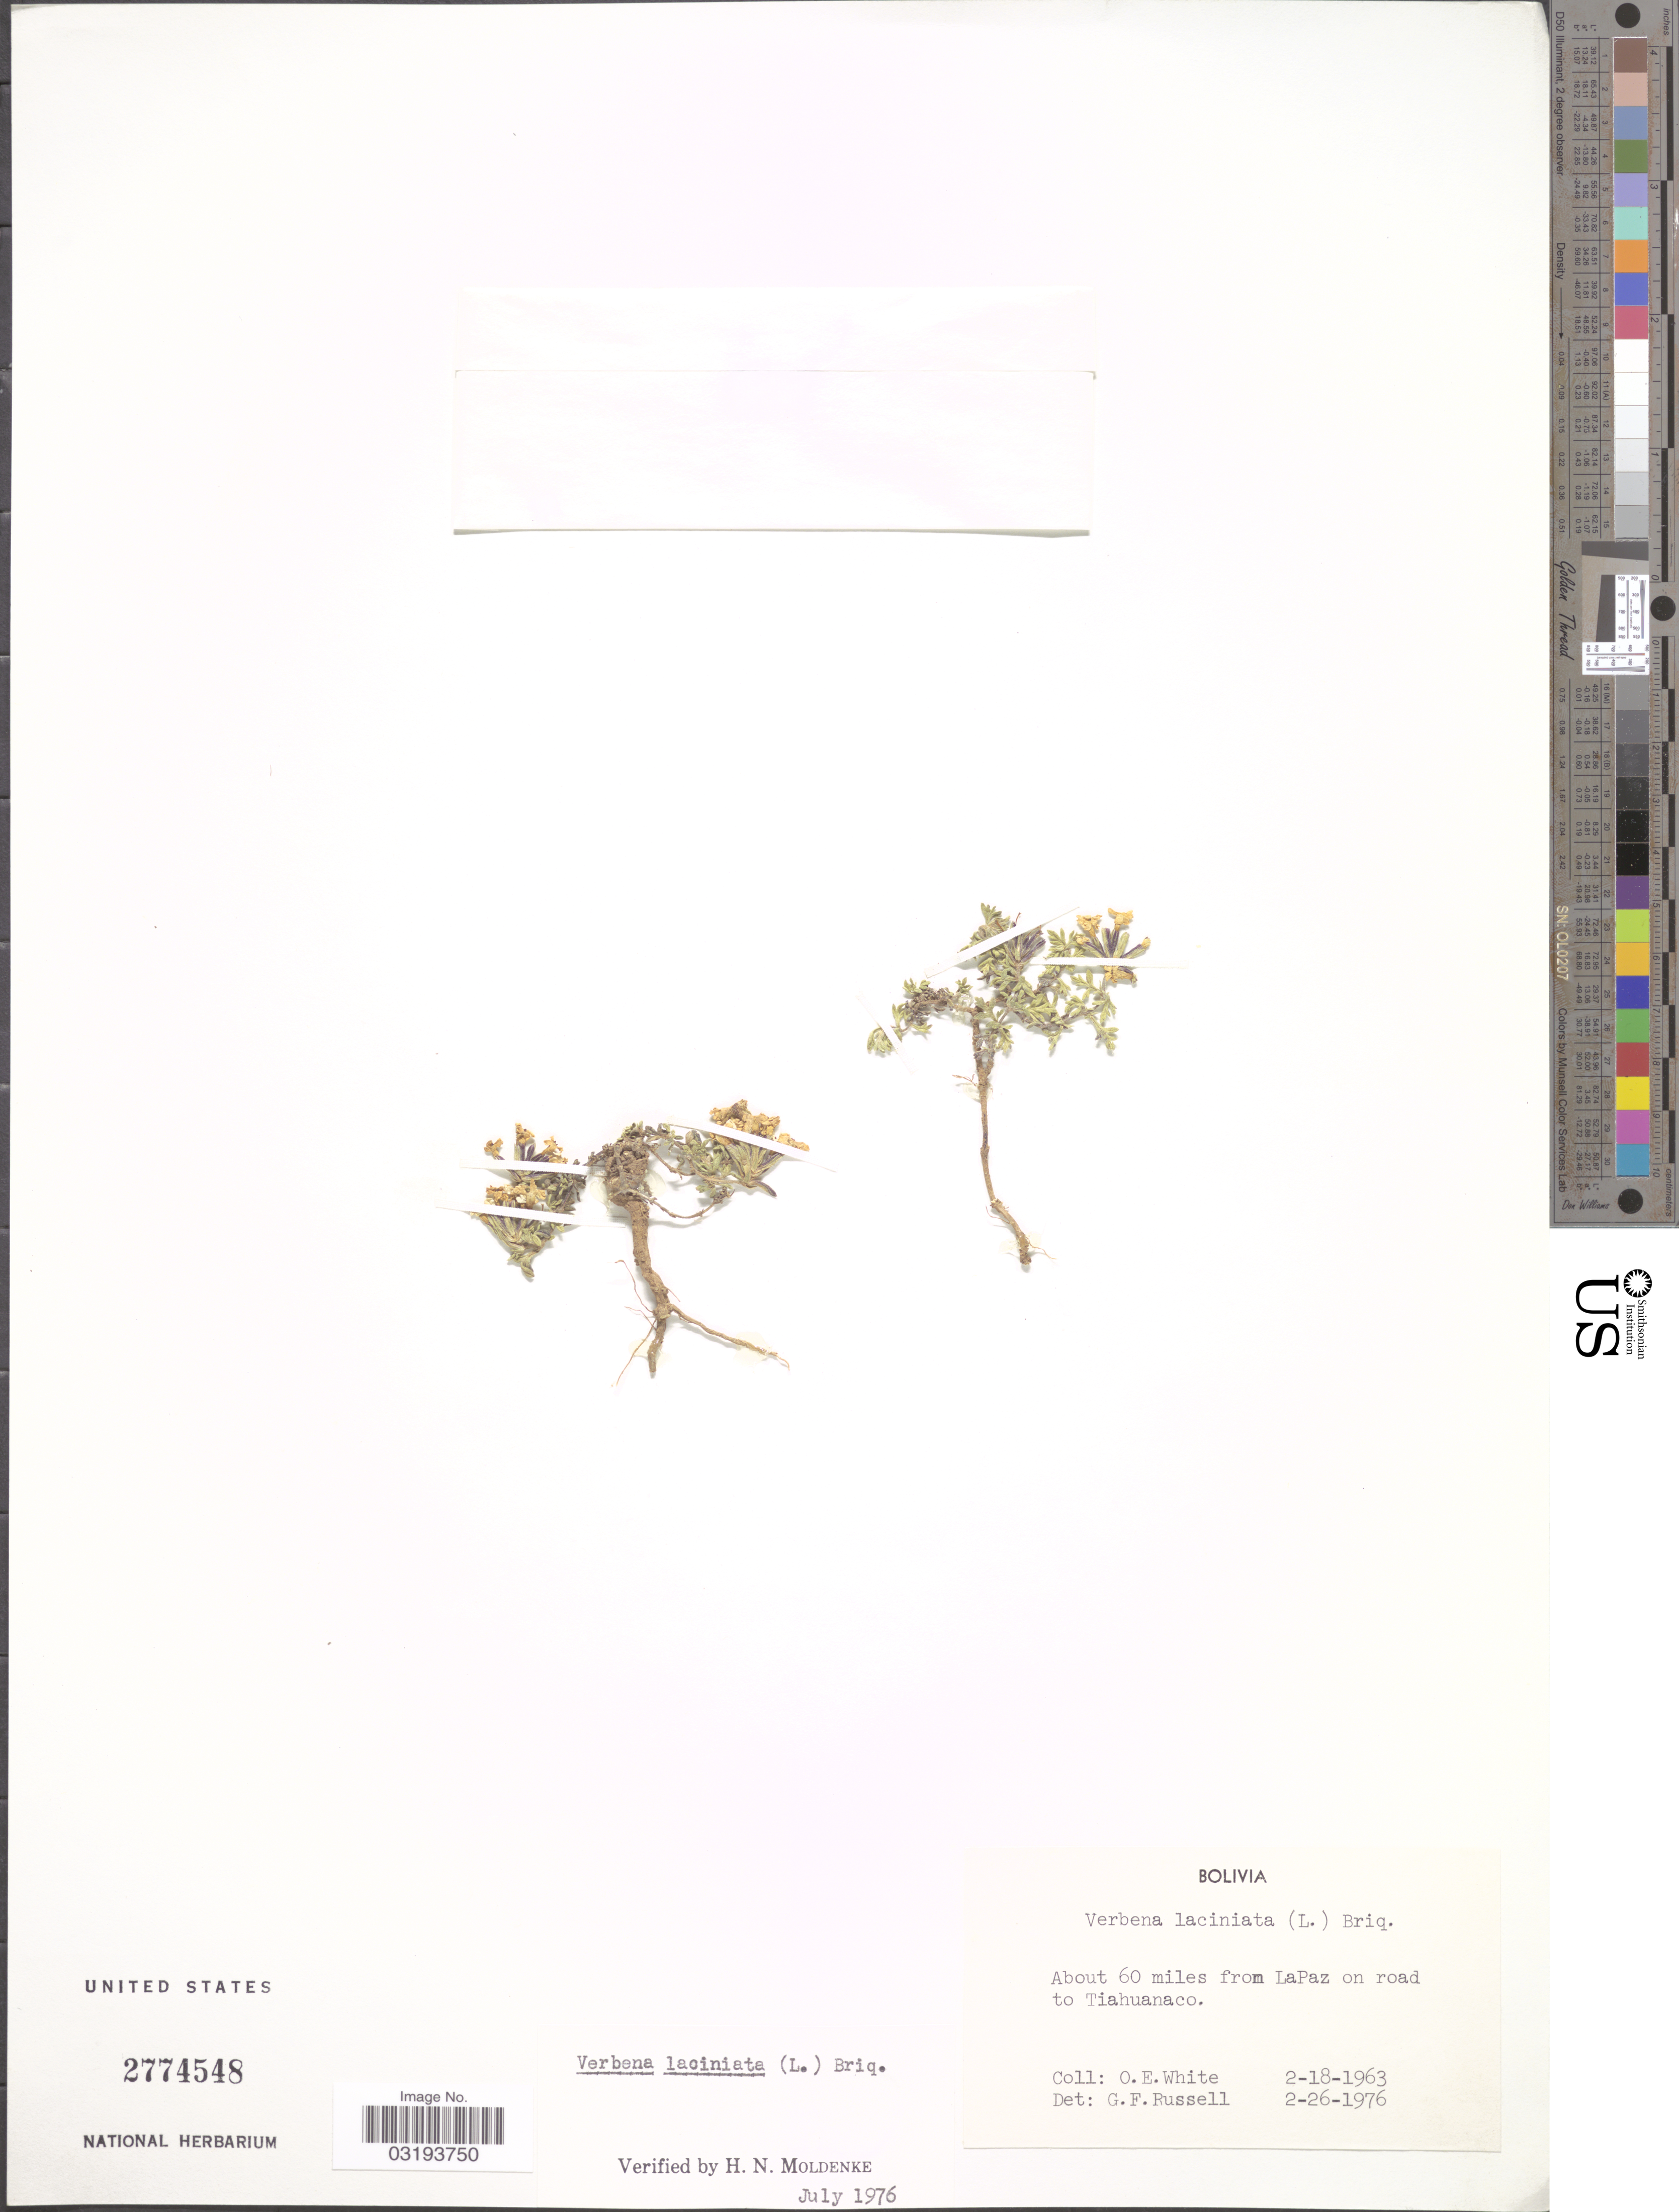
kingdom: Plantae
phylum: Tracheophyta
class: Magnoliopsida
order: Lamiales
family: Verbenaceae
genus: Verbena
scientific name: Verbena laciniata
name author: (L.) Briq.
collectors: O. E. White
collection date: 1963-02-18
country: Bolivia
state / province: La Paz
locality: About 60 miles from LaPaz on road to Tiahuanaco.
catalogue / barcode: US 2774548